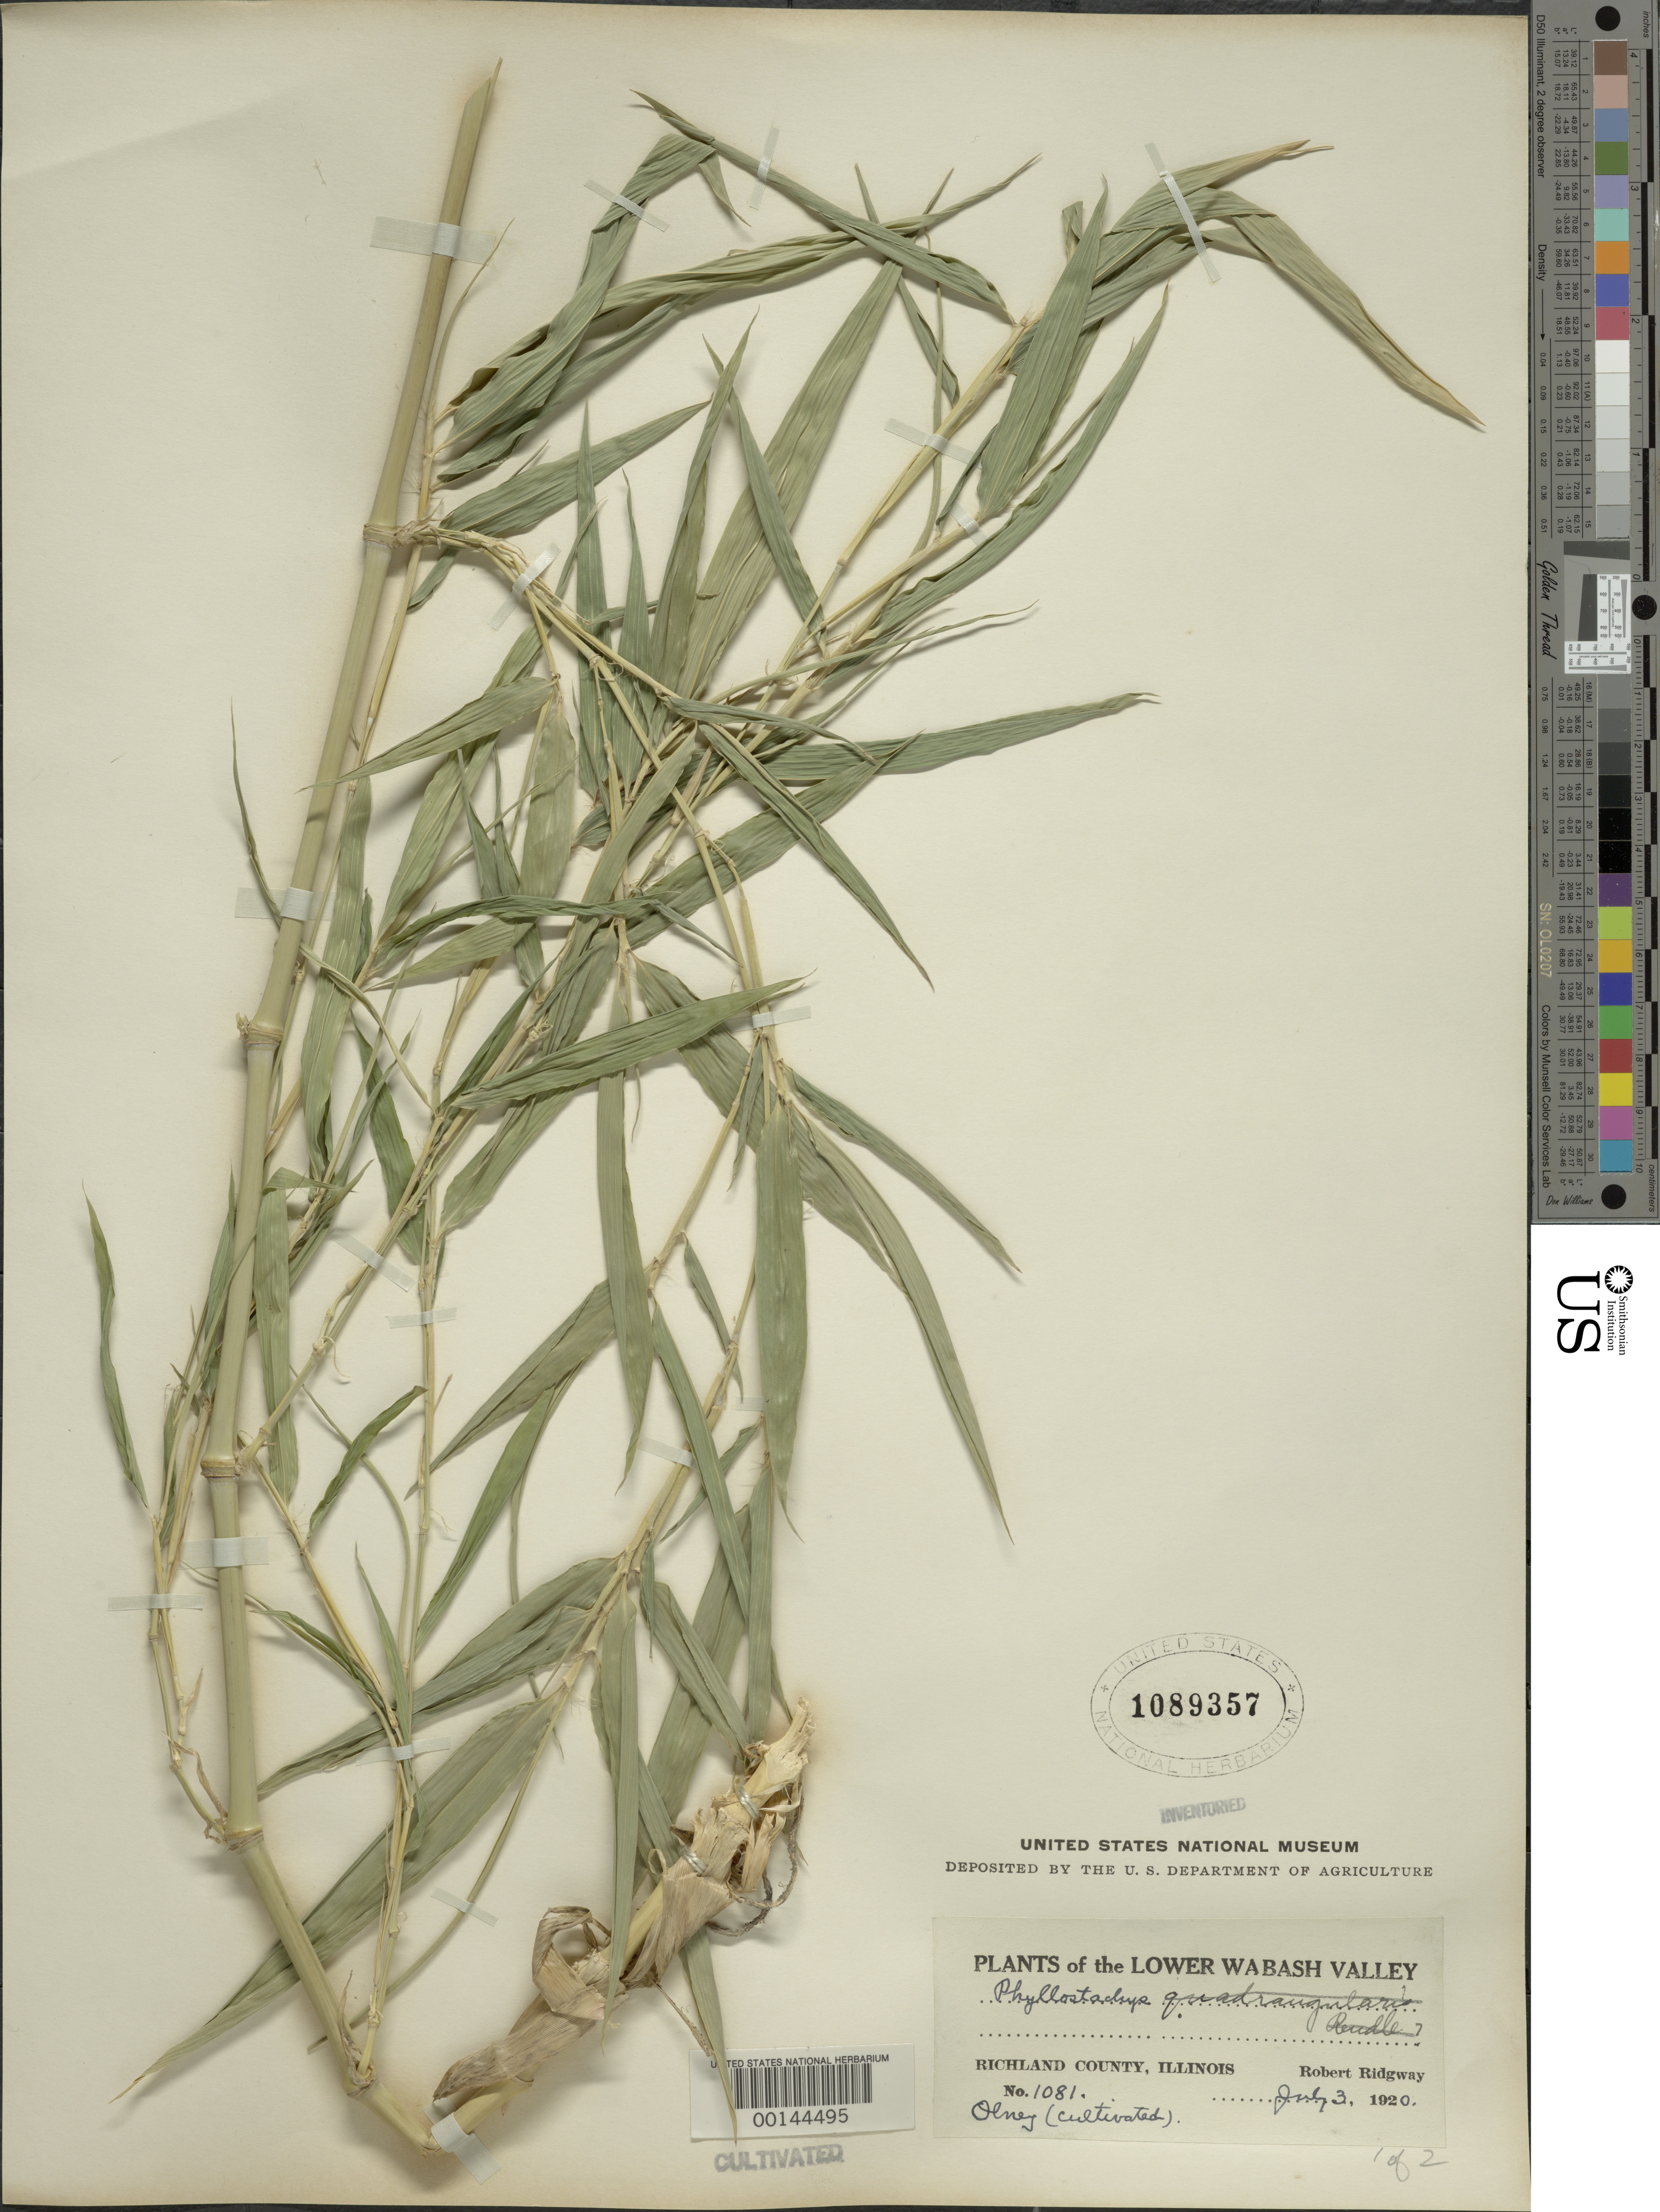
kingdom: Plantae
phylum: Tracheophyta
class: Liliopsida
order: Poales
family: Poaceae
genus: Phyllostachys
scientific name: Phyllostachys sp.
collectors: R. Ridgway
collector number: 1081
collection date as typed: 03 Jul 1920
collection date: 1920-07-03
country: United States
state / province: Illinois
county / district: Richland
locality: Olney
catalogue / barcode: US 1089357